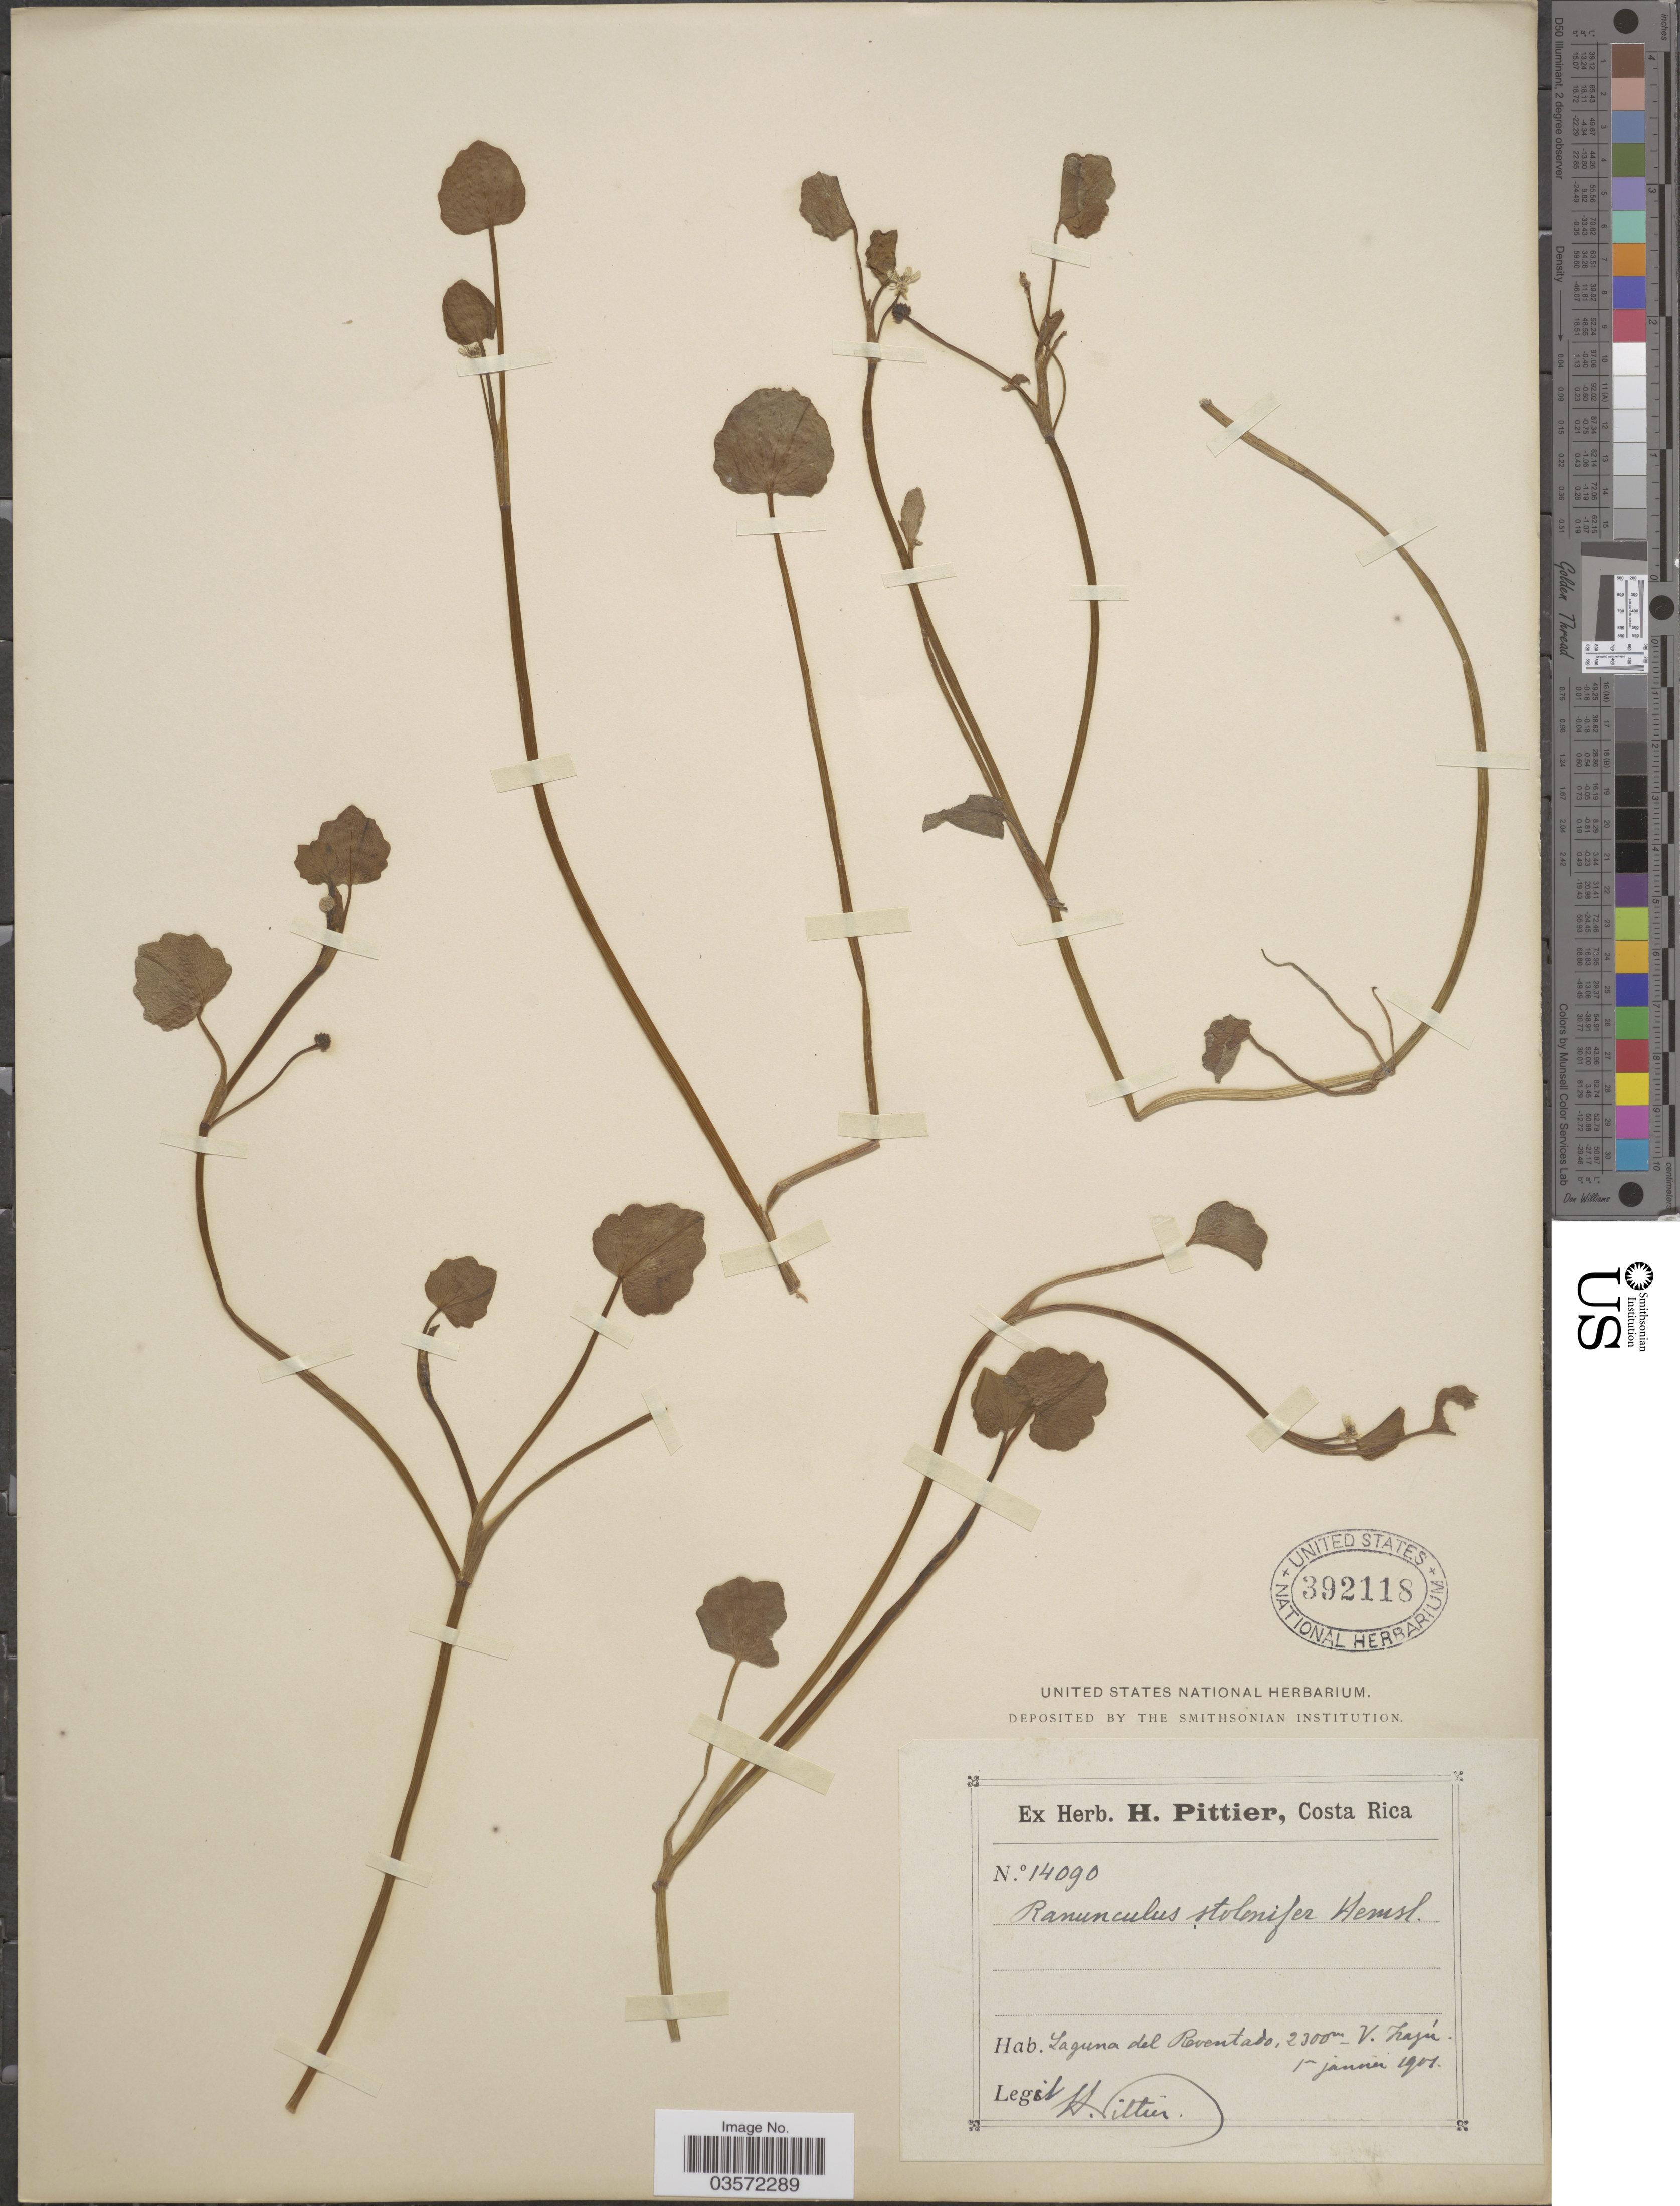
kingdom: Plantae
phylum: Tracheophyta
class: Magnoliopsida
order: Ranunculales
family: Ranunculaceae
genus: Ranunculus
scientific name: Ranunculus stolonifer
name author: Hemsl.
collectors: H. F. Pittier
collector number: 14090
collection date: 1901-01-01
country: Costa Rica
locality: Laguna del Reventado, V. Irazú.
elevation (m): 2300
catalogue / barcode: US 392118